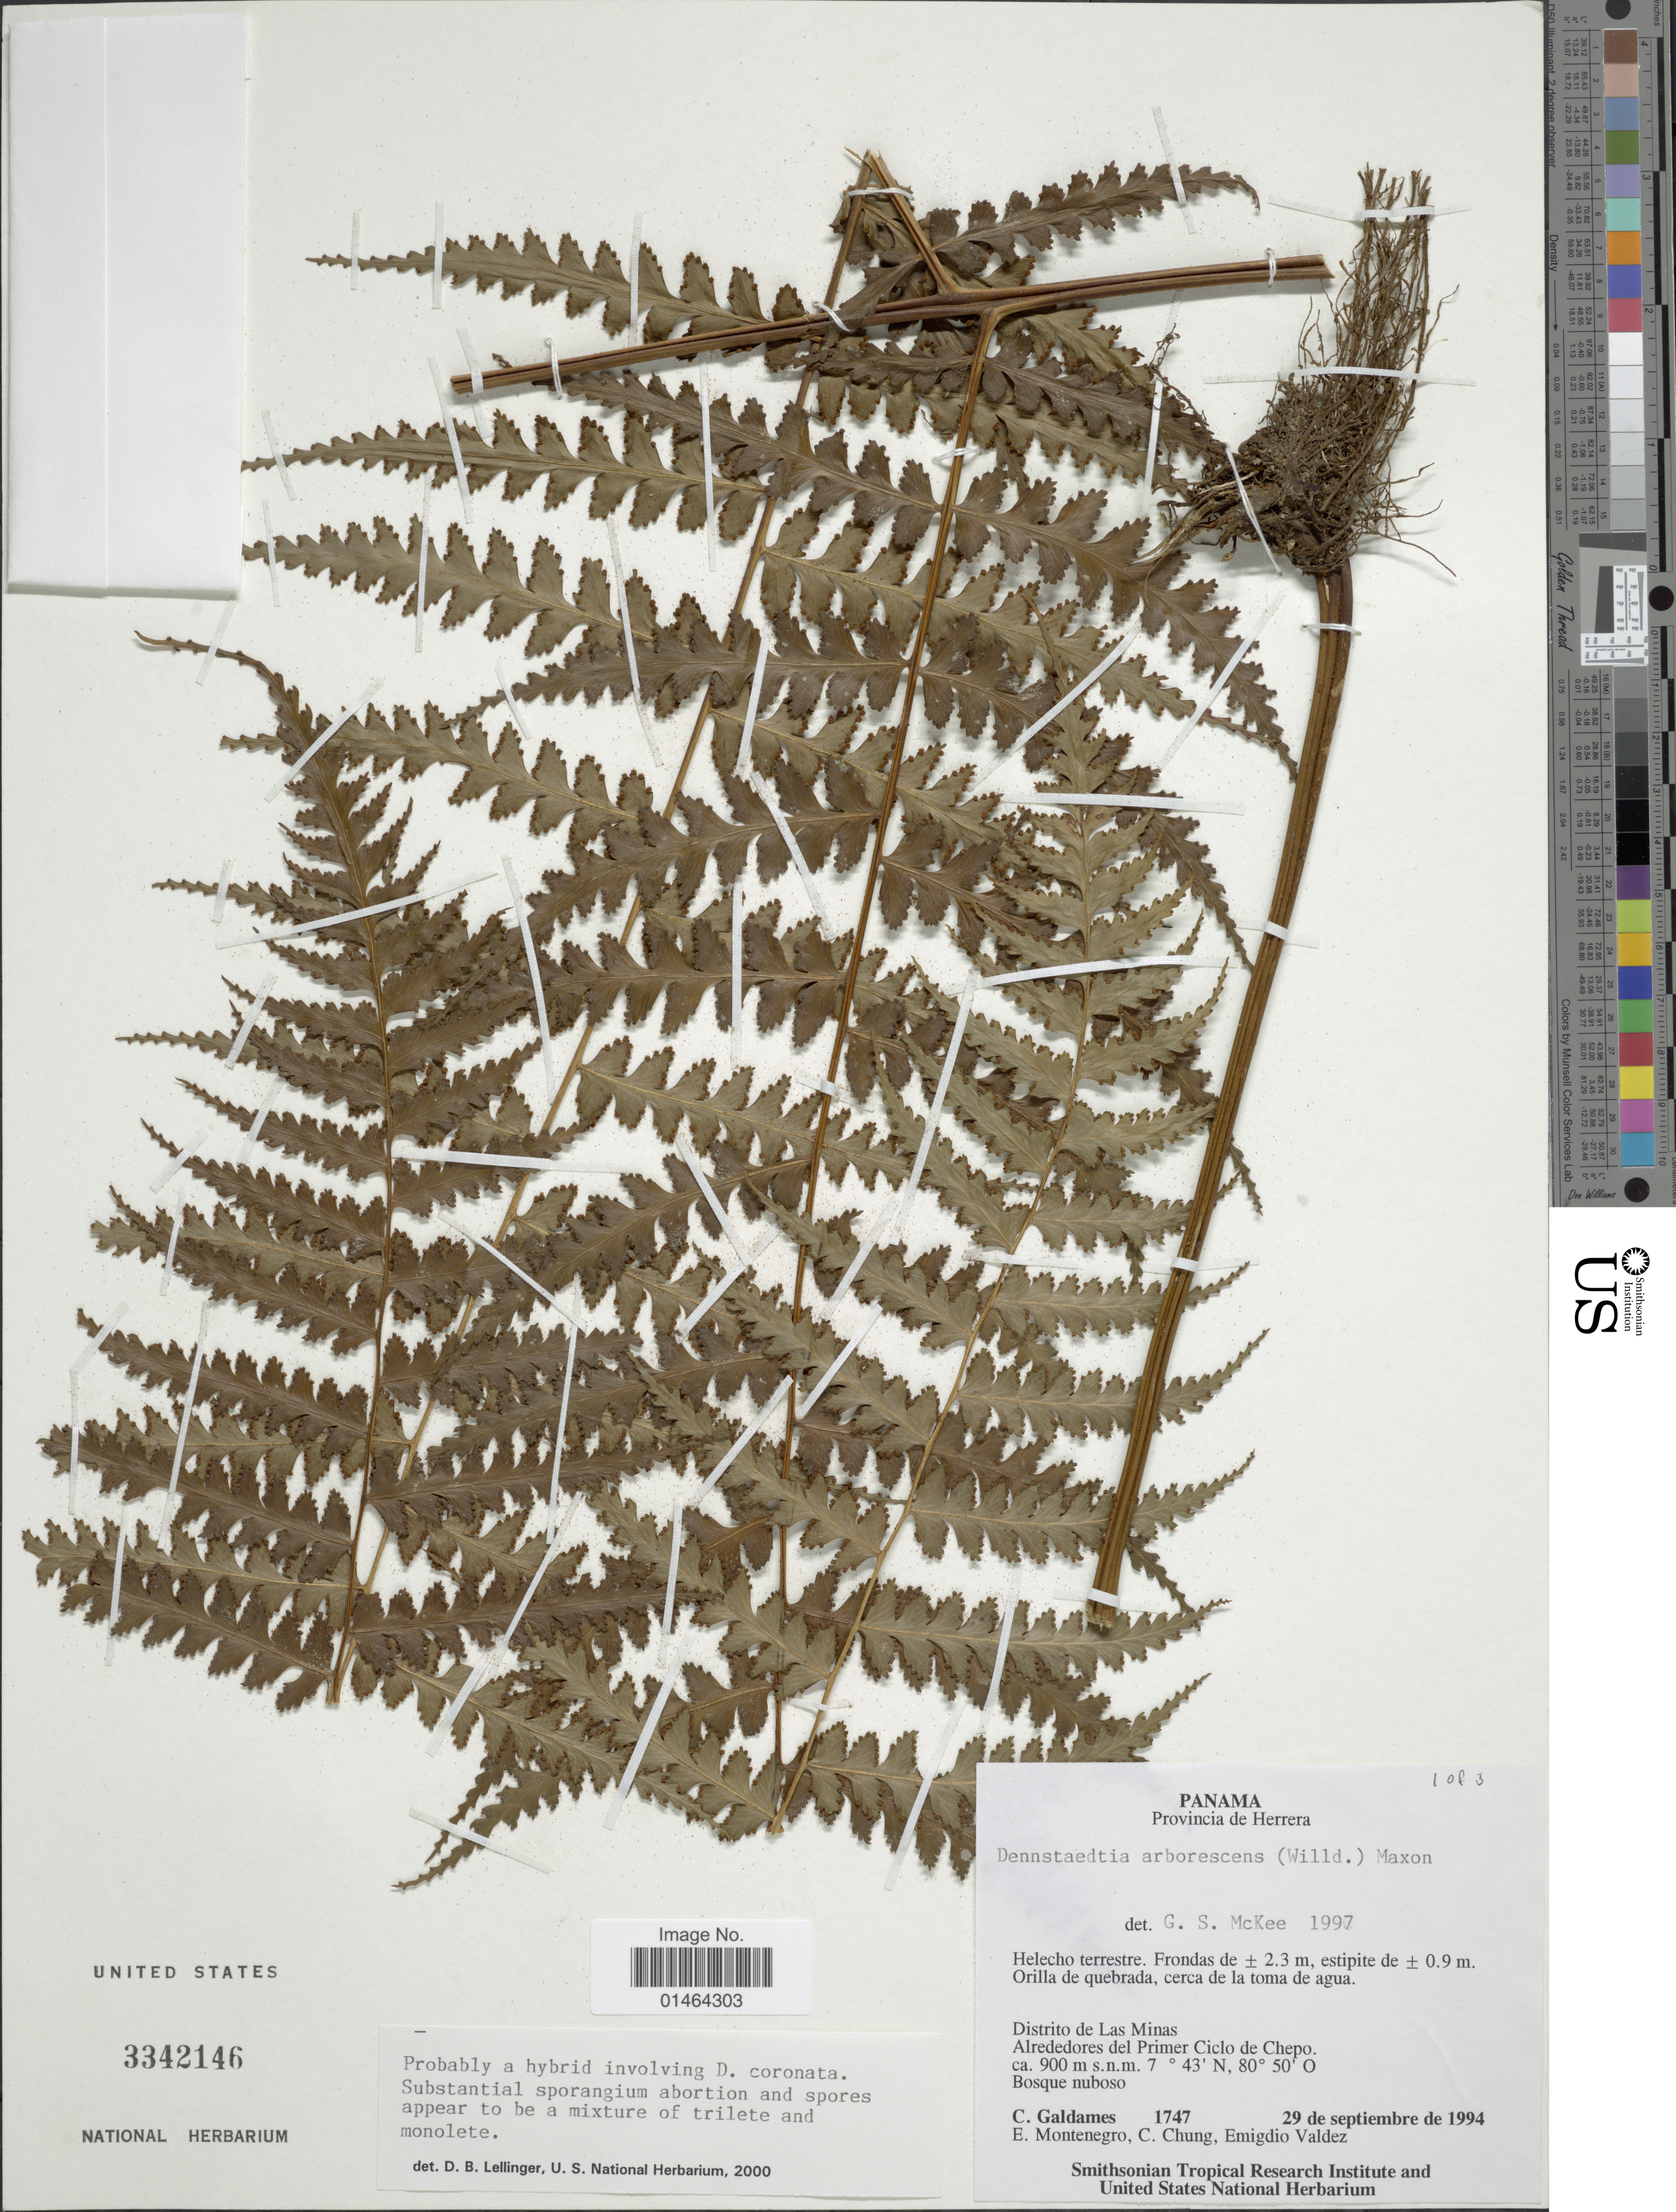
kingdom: Plantae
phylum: Tracheophyta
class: Polypodiopsida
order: Polypodiales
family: Dennstaedtiaceae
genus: Dennstaedtia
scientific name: Dennstaedtia sp.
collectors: C. Galdames, E. Montenegro, C. Chung & E. Valdez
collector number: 1747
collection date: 1994-09-29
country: Panama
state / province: Herrera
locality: Distrito de Las Minas. Alrededores del Primer Ciclo de Chepo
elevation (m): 900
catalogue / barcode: US 3342146